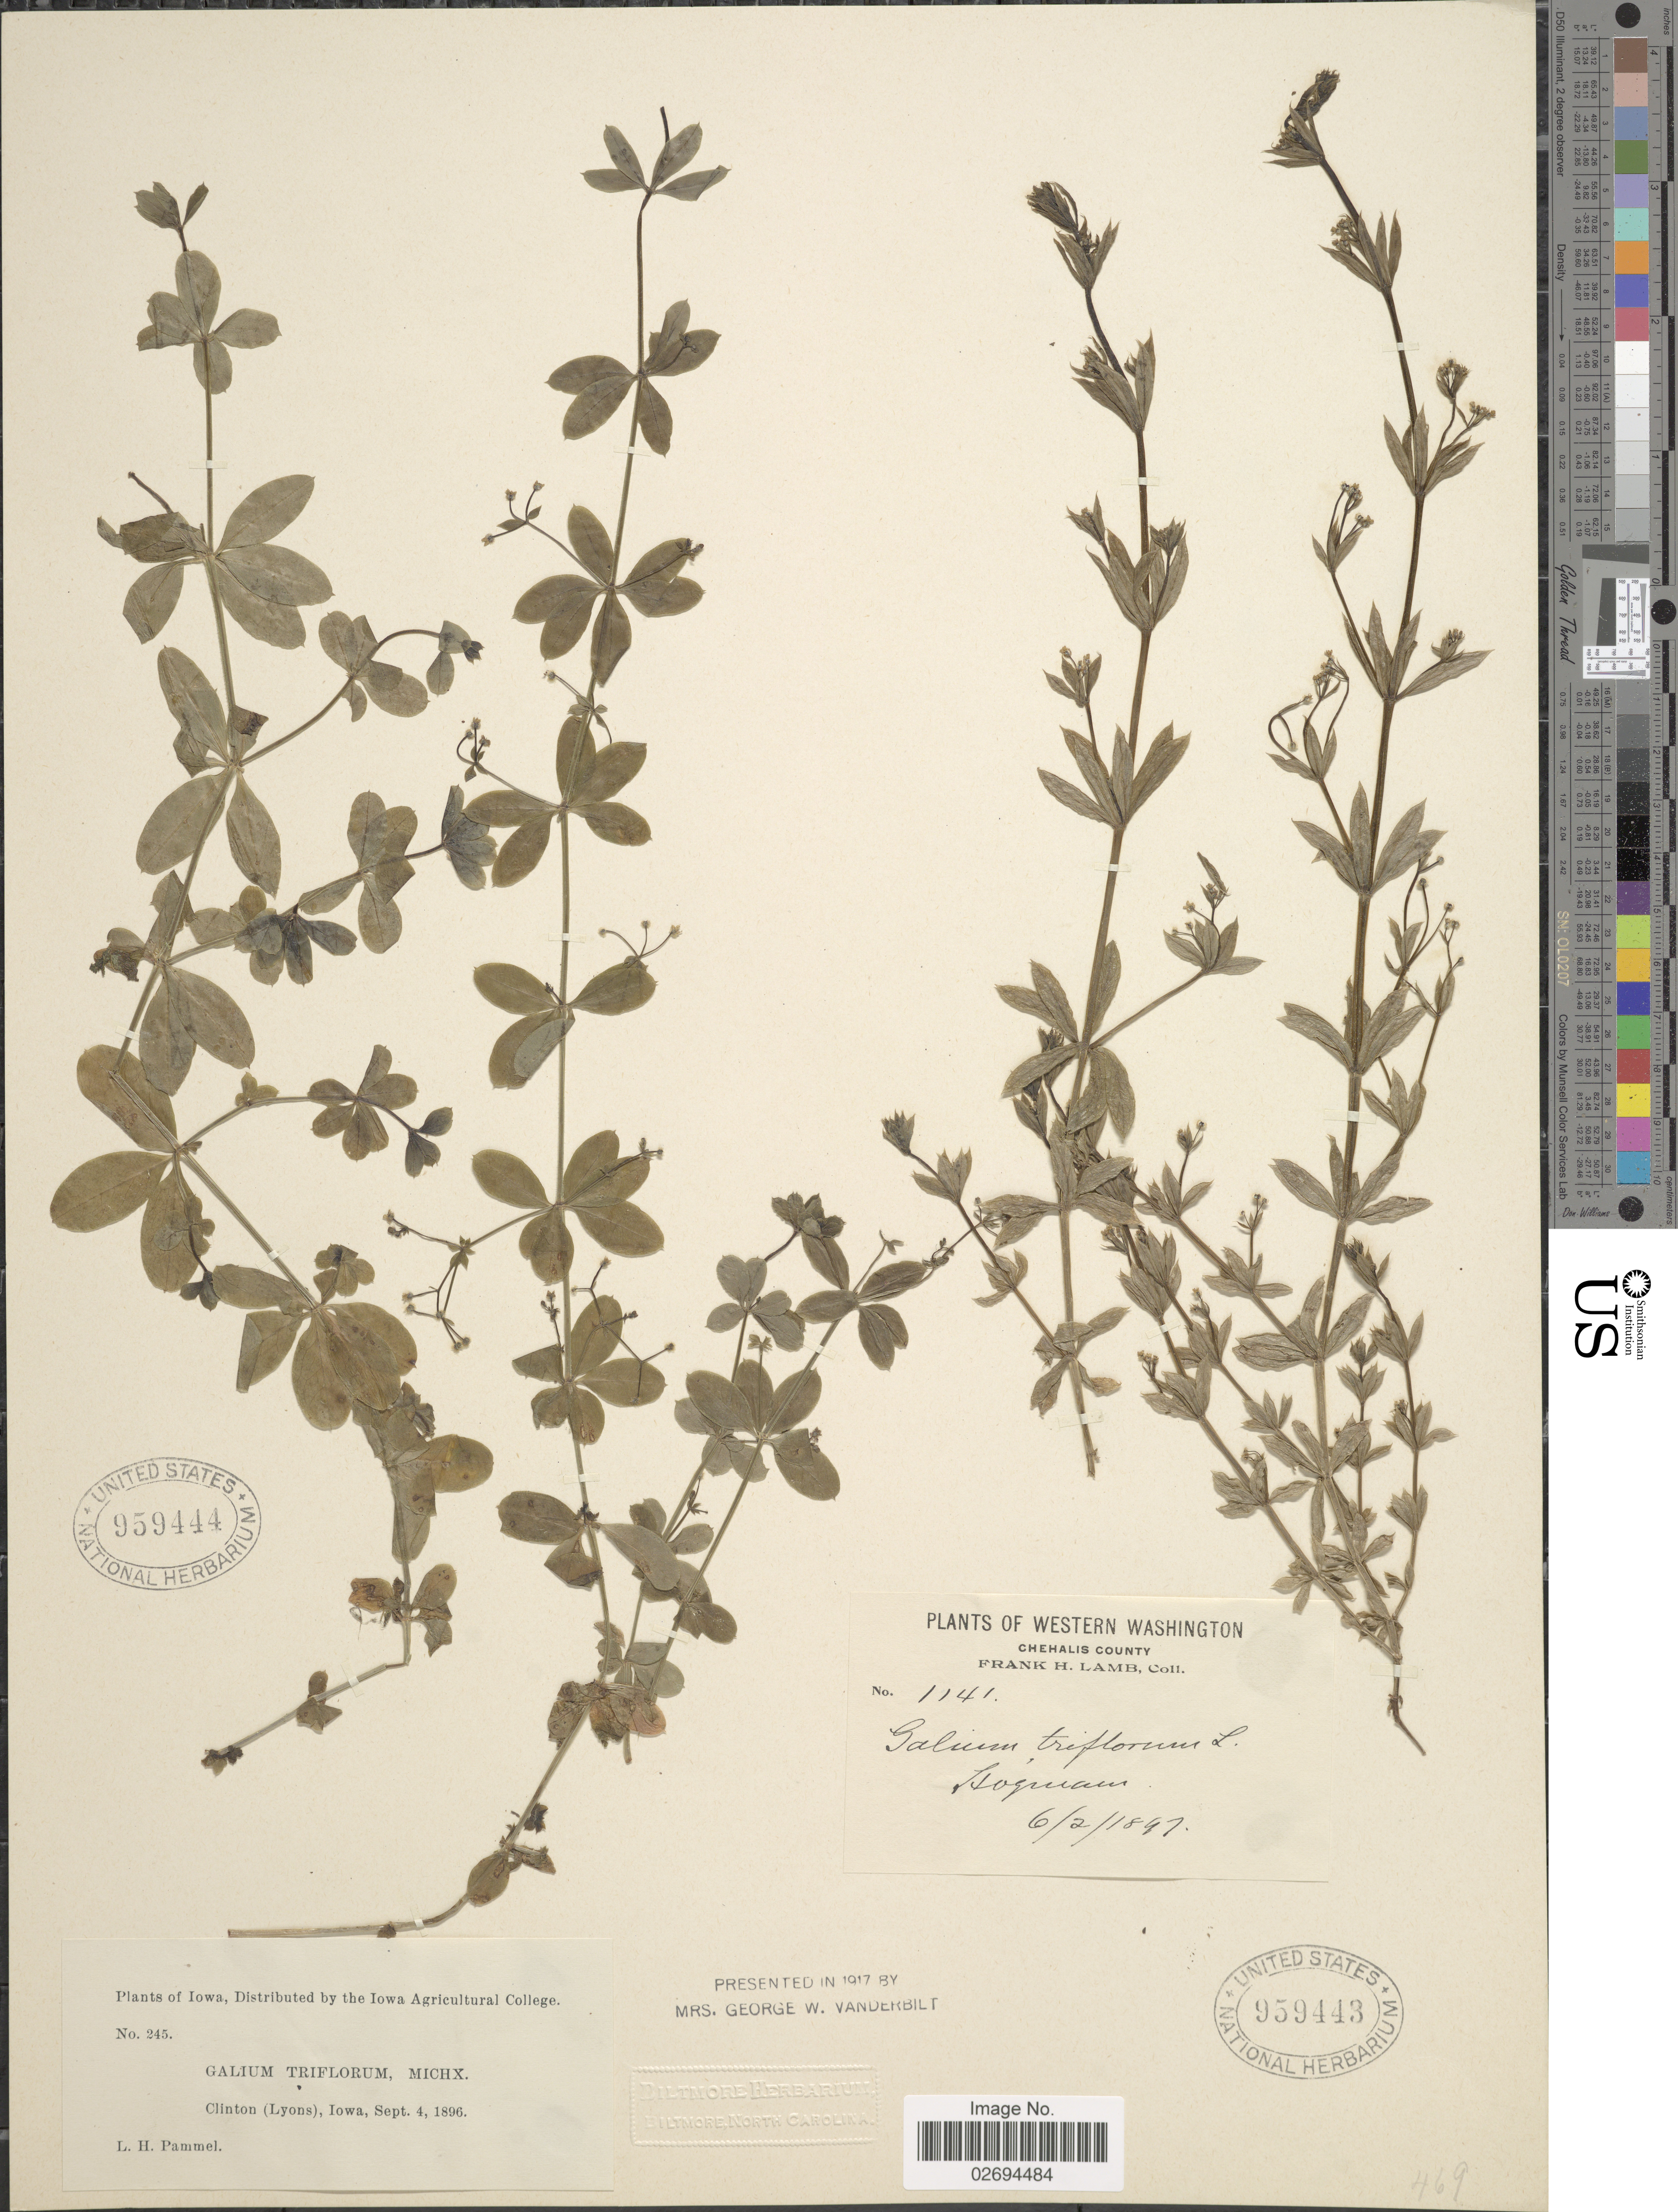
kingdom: Plantae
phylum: Tracheophyta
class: Magnoliopsida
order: Gentianales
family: Rubiaceae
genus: Galium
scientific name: Galium triflorum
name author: Michx.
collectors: F. H. Lamb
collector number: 1141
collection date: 1897-06-02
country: United States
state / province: Washington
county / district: Grays Harbor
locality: Hoquaim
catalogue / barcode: US 959443